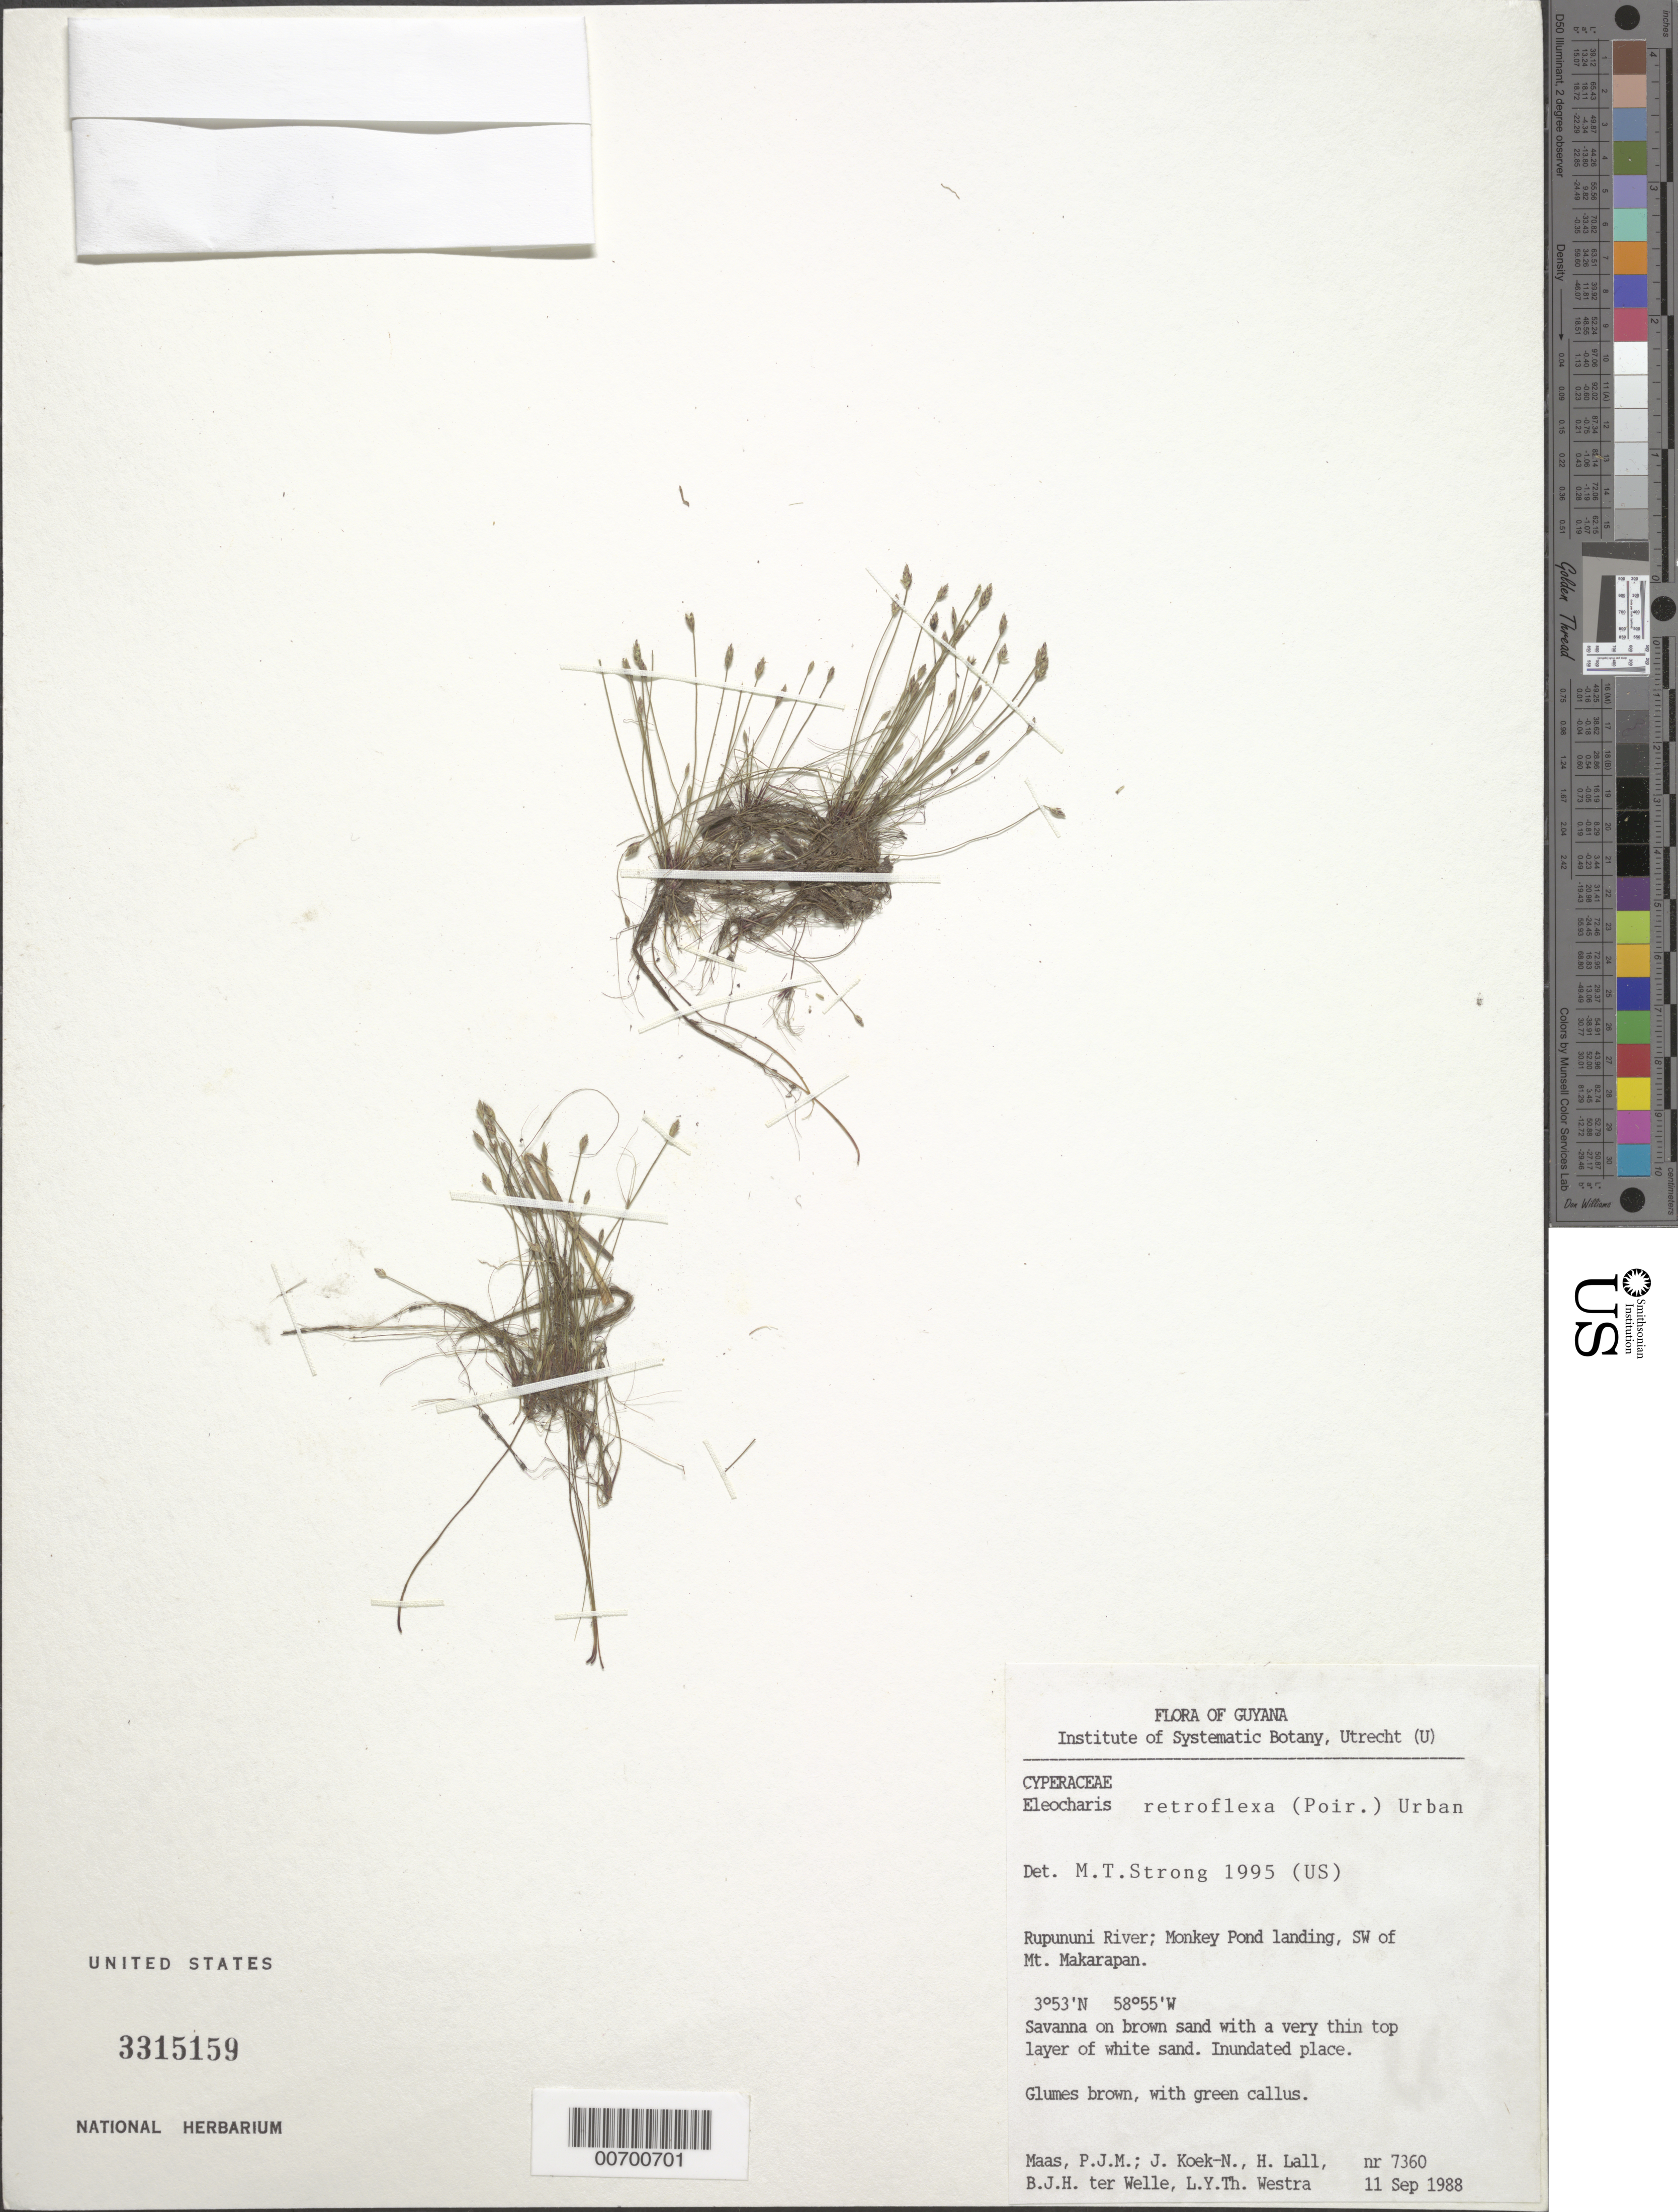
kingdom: Plantae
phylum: Tracheophyta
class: Liliopsida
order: Poales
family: Cyperaceae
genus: Eleocharis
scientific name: Eleocharis retroflexa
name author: (Poir.) Urb.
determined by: Strong, M. T., (US), Smithsonian Institution - National Museum of Natural History (UNITED STATES)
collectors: P. Maas, J. Koek-Noorman, H. Lall, B. Welle & L. Y. T. Westra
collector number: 7360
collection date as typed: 11-Sep-88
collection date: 1988-09-11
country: Guyana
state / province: U. Takutu-U. Essequibo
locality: Rupununi River, Monkey Pond landing, SW of Mt. Makarapan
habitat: Savanna on brown sand with a very thin top layer of white sand.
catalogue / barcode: US 3315159